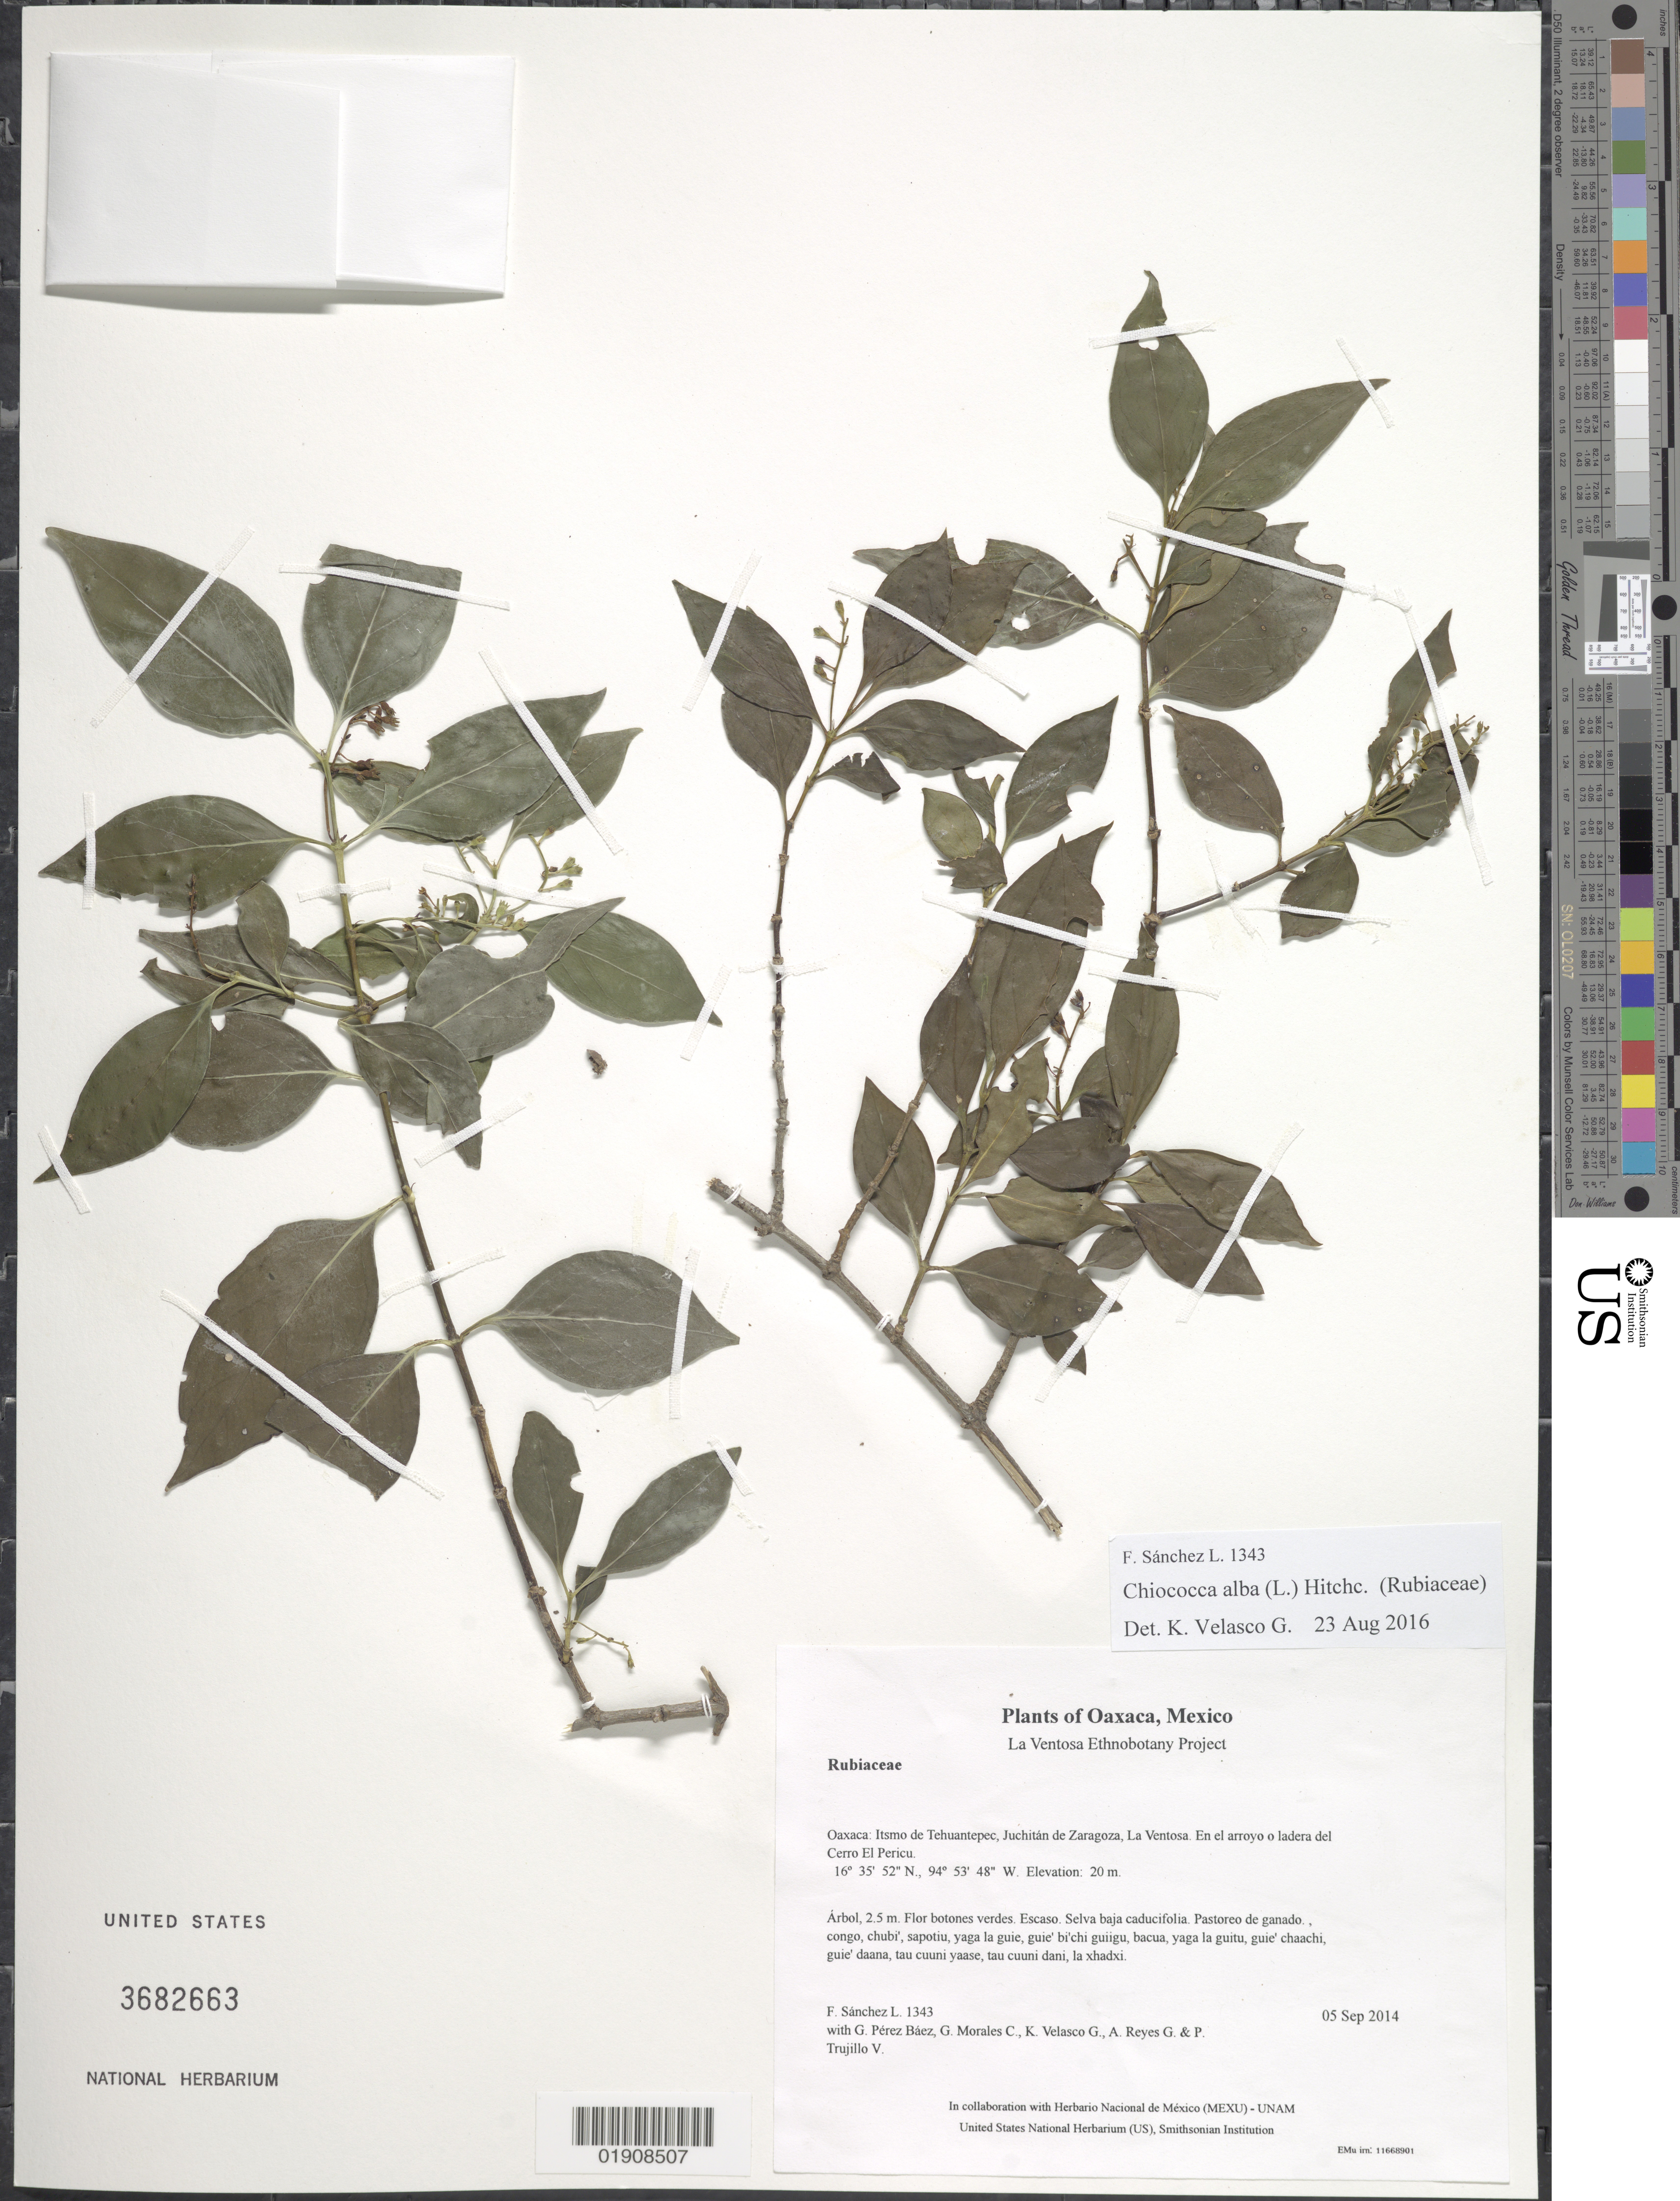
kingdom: Plantae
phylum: Tracheophyta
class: Magnoliopsida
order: Gentianales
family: Rubiaceae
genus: Chiococca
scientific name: Chiococca alba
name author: (L.) Hitchc.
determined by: Velasco G., Kenia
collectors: F. Sánchez L., G. Pérez Báez, G. Morales C., K. Velasco G., A. Reyes G. & P. Trujillo V.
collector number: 1343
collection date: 2014-09-05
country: Mexico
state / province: Oaxaca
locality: Itsmo de Tehuantepec, Juchitán de Zaragoza, La Ventosa. En el arroyo o ladera del Cerro El Pericu.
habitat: Selva baja caducifolia. Pastoreo de ganado.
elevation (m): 20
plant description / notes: JEBOT, MEXU, SERO; Yaga. 2.5 m. Guie' mudu naga'. Huaxie'.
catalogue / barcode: US 3682663